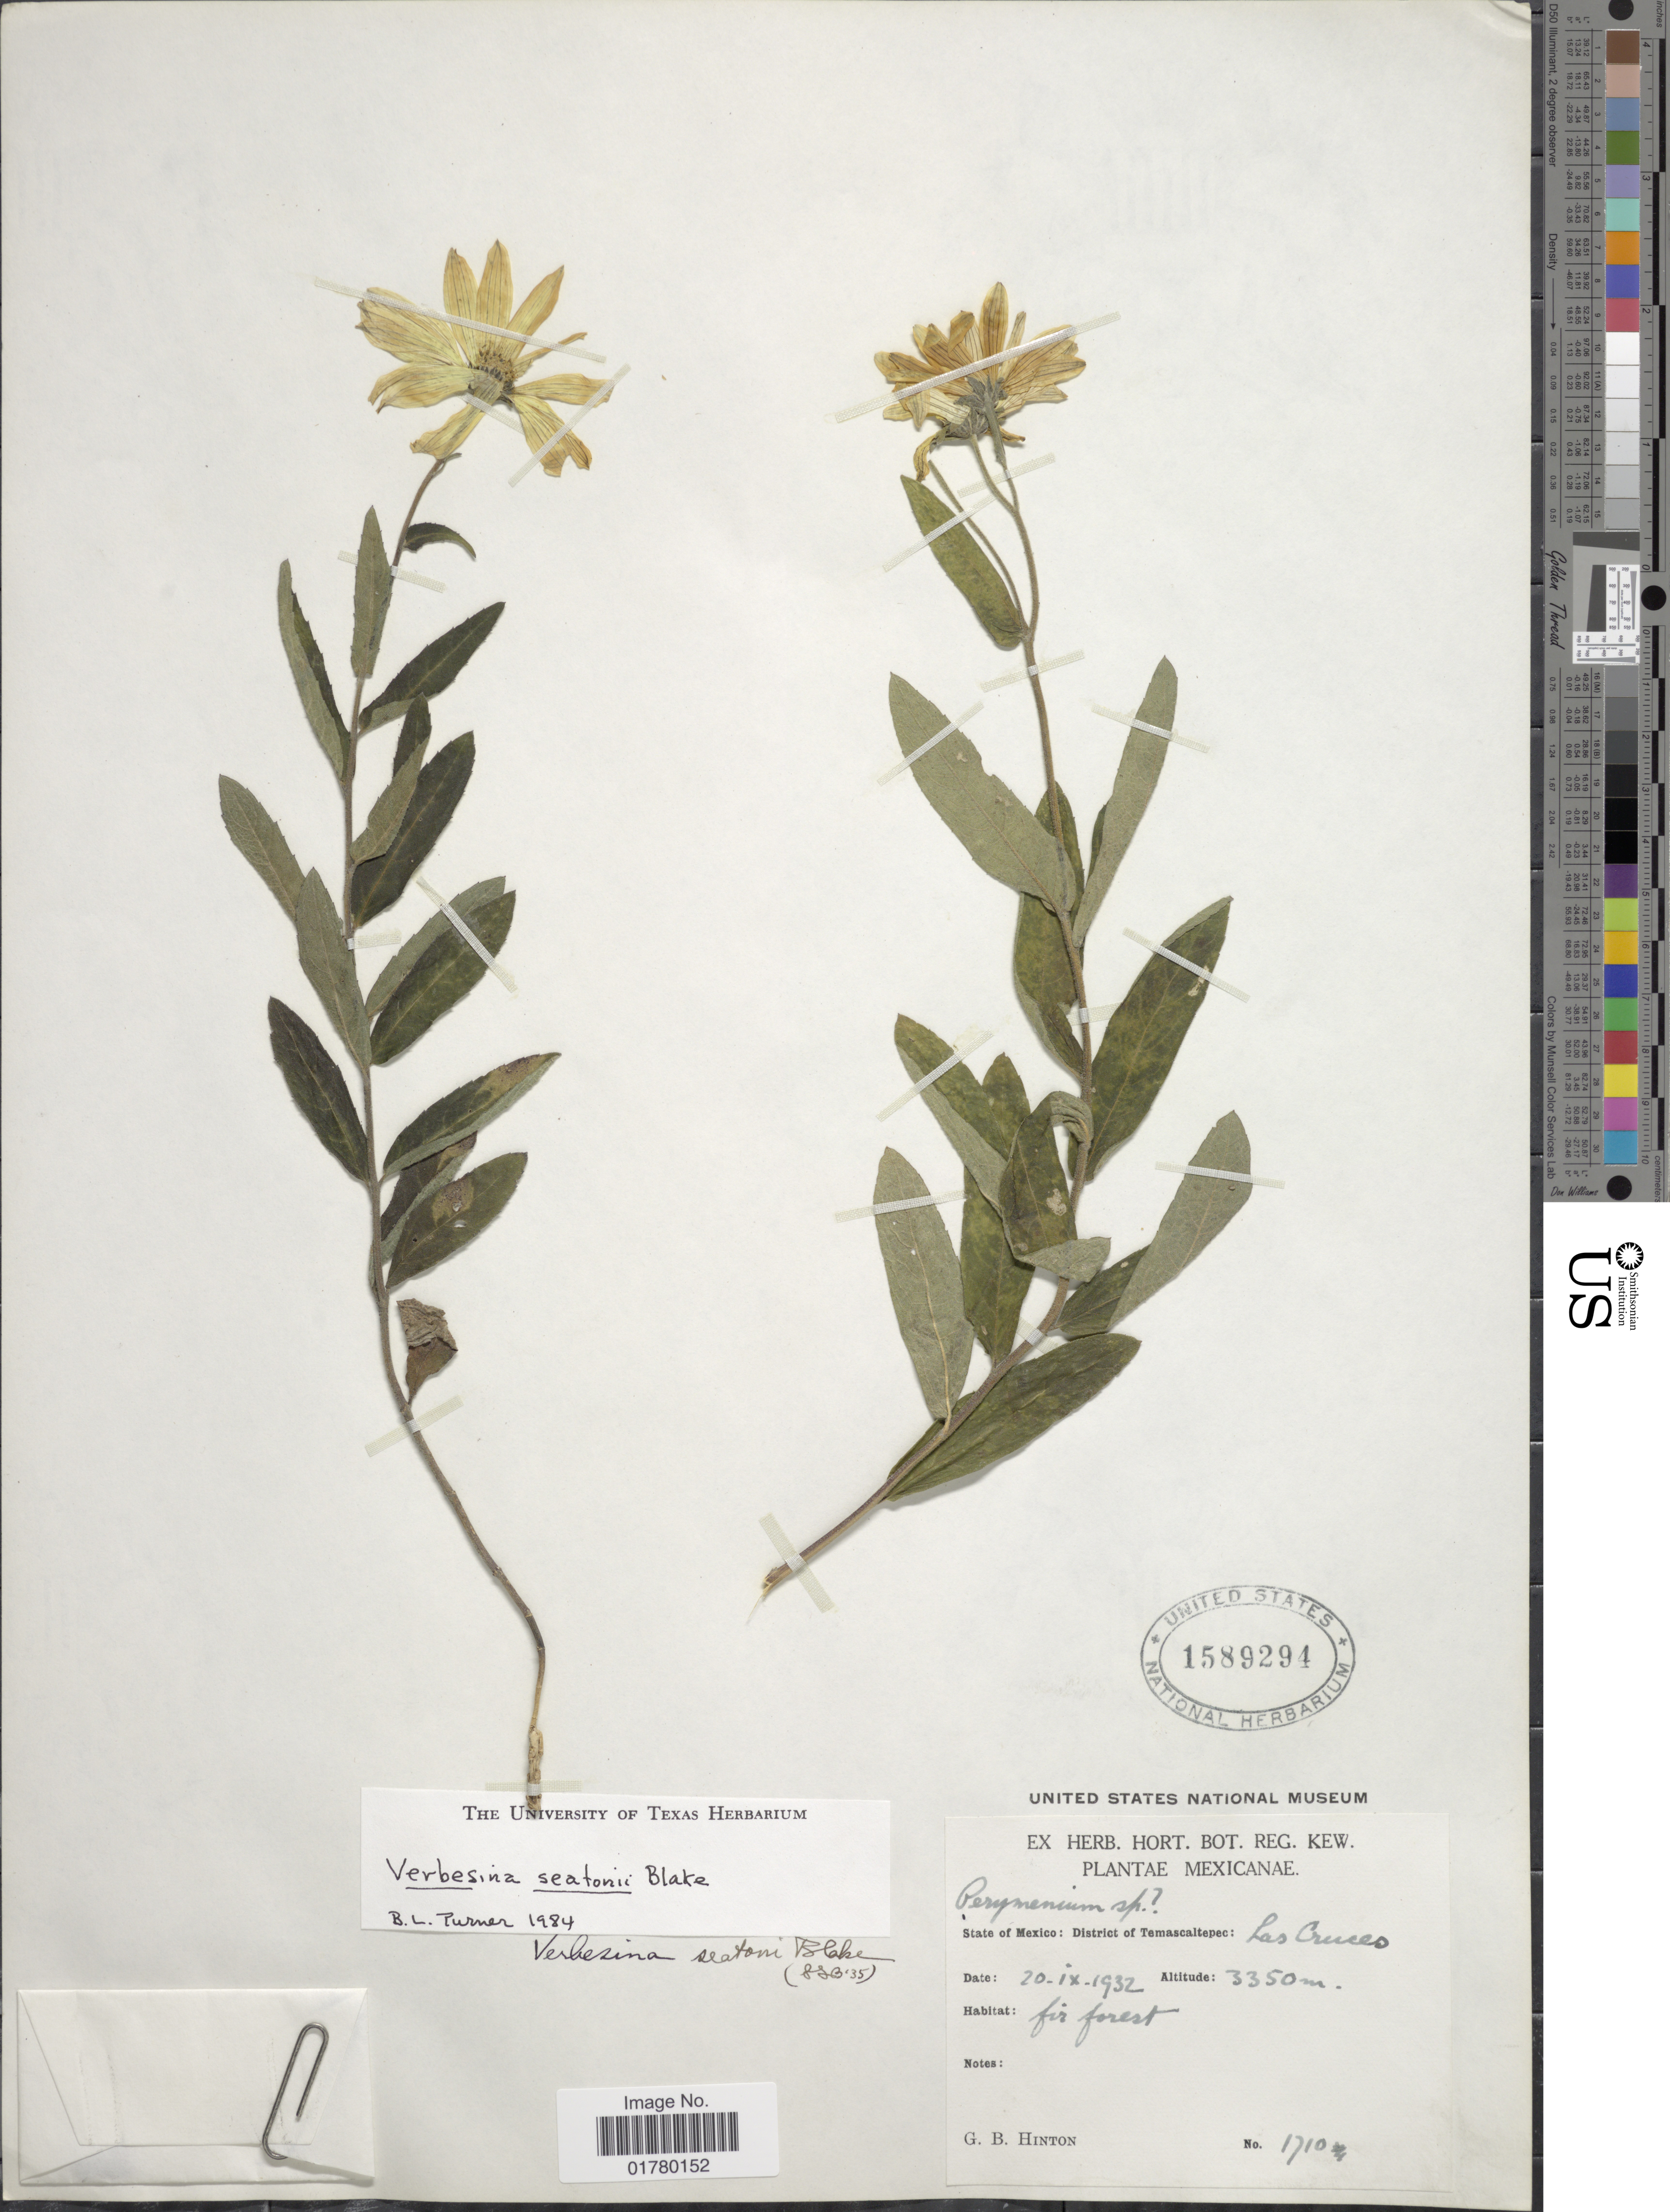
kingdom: Plantae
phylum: Tracheophyta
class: Magnoliopsida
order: Asterales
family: Asteraceae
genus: Verbesina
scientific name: Verbesina seatoni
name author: S.F. Blake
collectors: G. B. Hinton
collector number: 1710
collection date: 1932-09-20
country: Mexico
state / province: México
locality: District of Temascaltepec: Las Cruces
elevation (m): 3350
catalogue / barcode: US 1589294